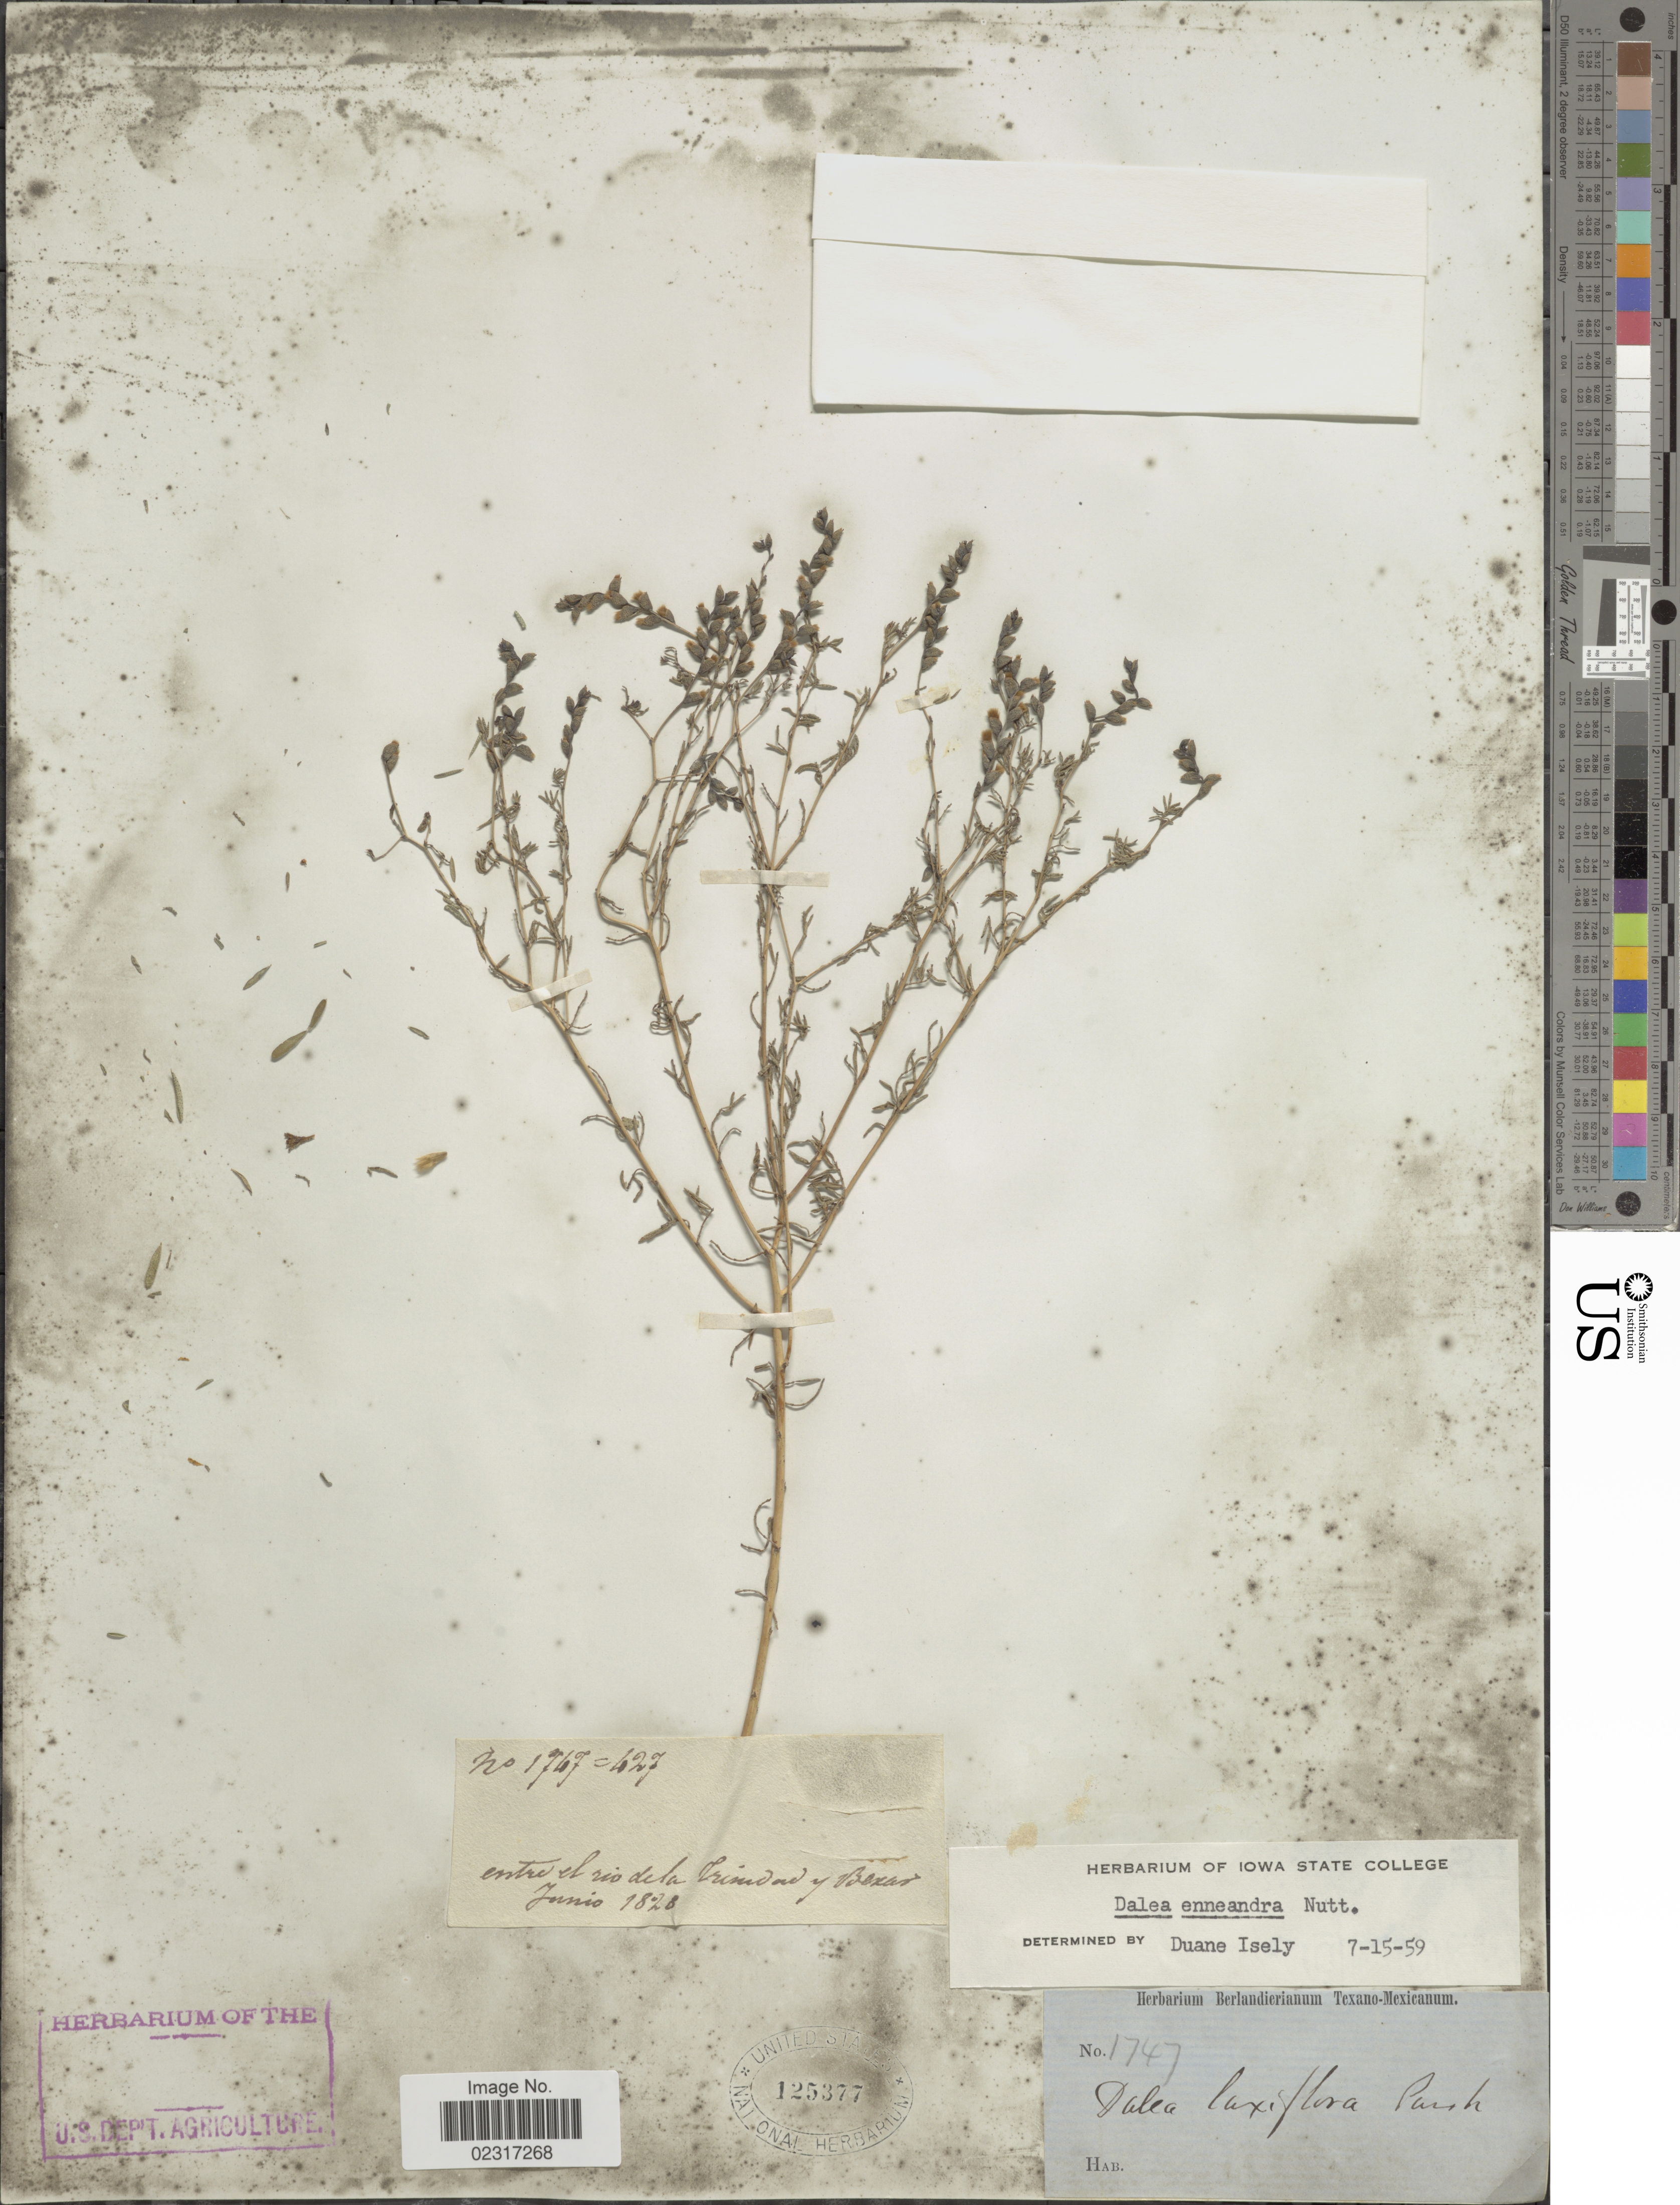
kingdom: Plantae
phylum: Tracheophyta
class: Magnoliopsida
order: Fabales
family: Fabaceae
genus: Dalea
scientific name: Dalea enneandra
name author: Nutt.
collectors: ex Herb. Berlandierianum Texano-Mexicanum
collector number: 1747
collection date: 1828-06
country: United States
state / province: Texas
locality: Entre el rio de la Trinidad y Bexar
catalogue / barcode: US 125377